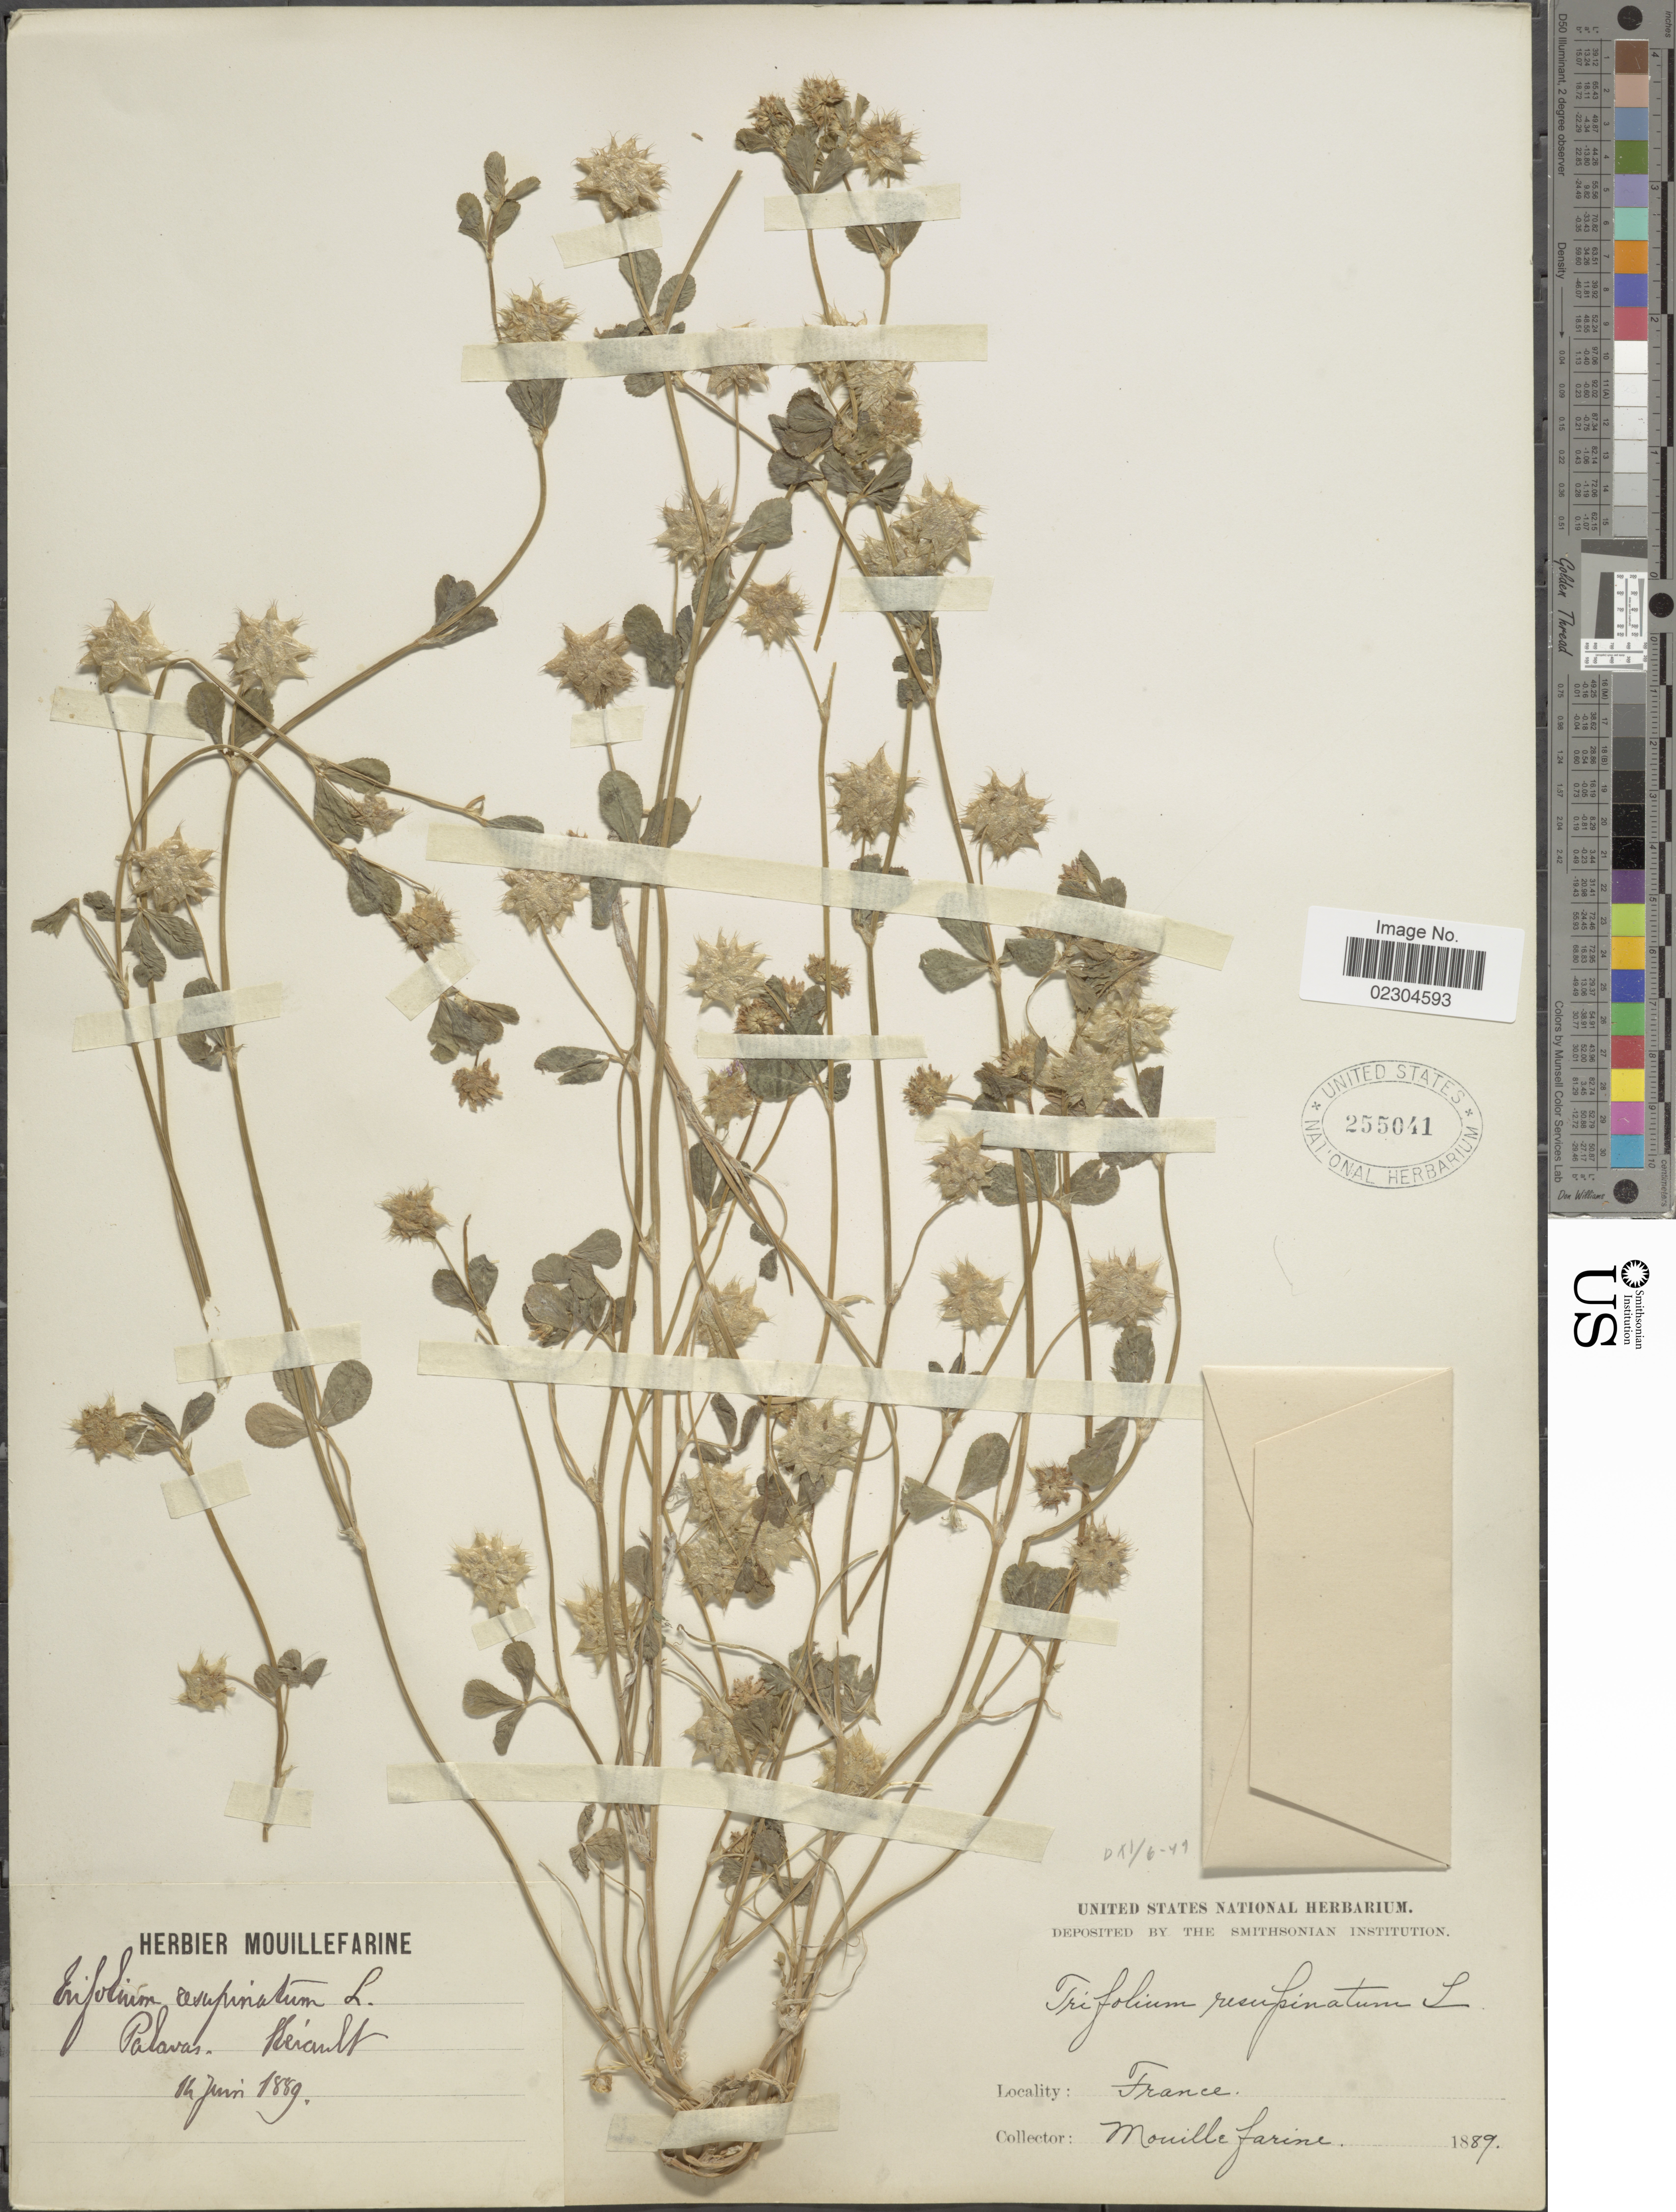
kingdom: Plantae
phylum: Tracheophyta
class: Magnoliopsida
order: Fabales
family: Fabaceae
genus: Trifolium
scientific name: Trifolium resupinatum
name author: L.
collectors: A. Mouillefarine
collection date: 1889-06-04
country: France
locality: Palavas, Herault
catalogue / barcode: US 255041